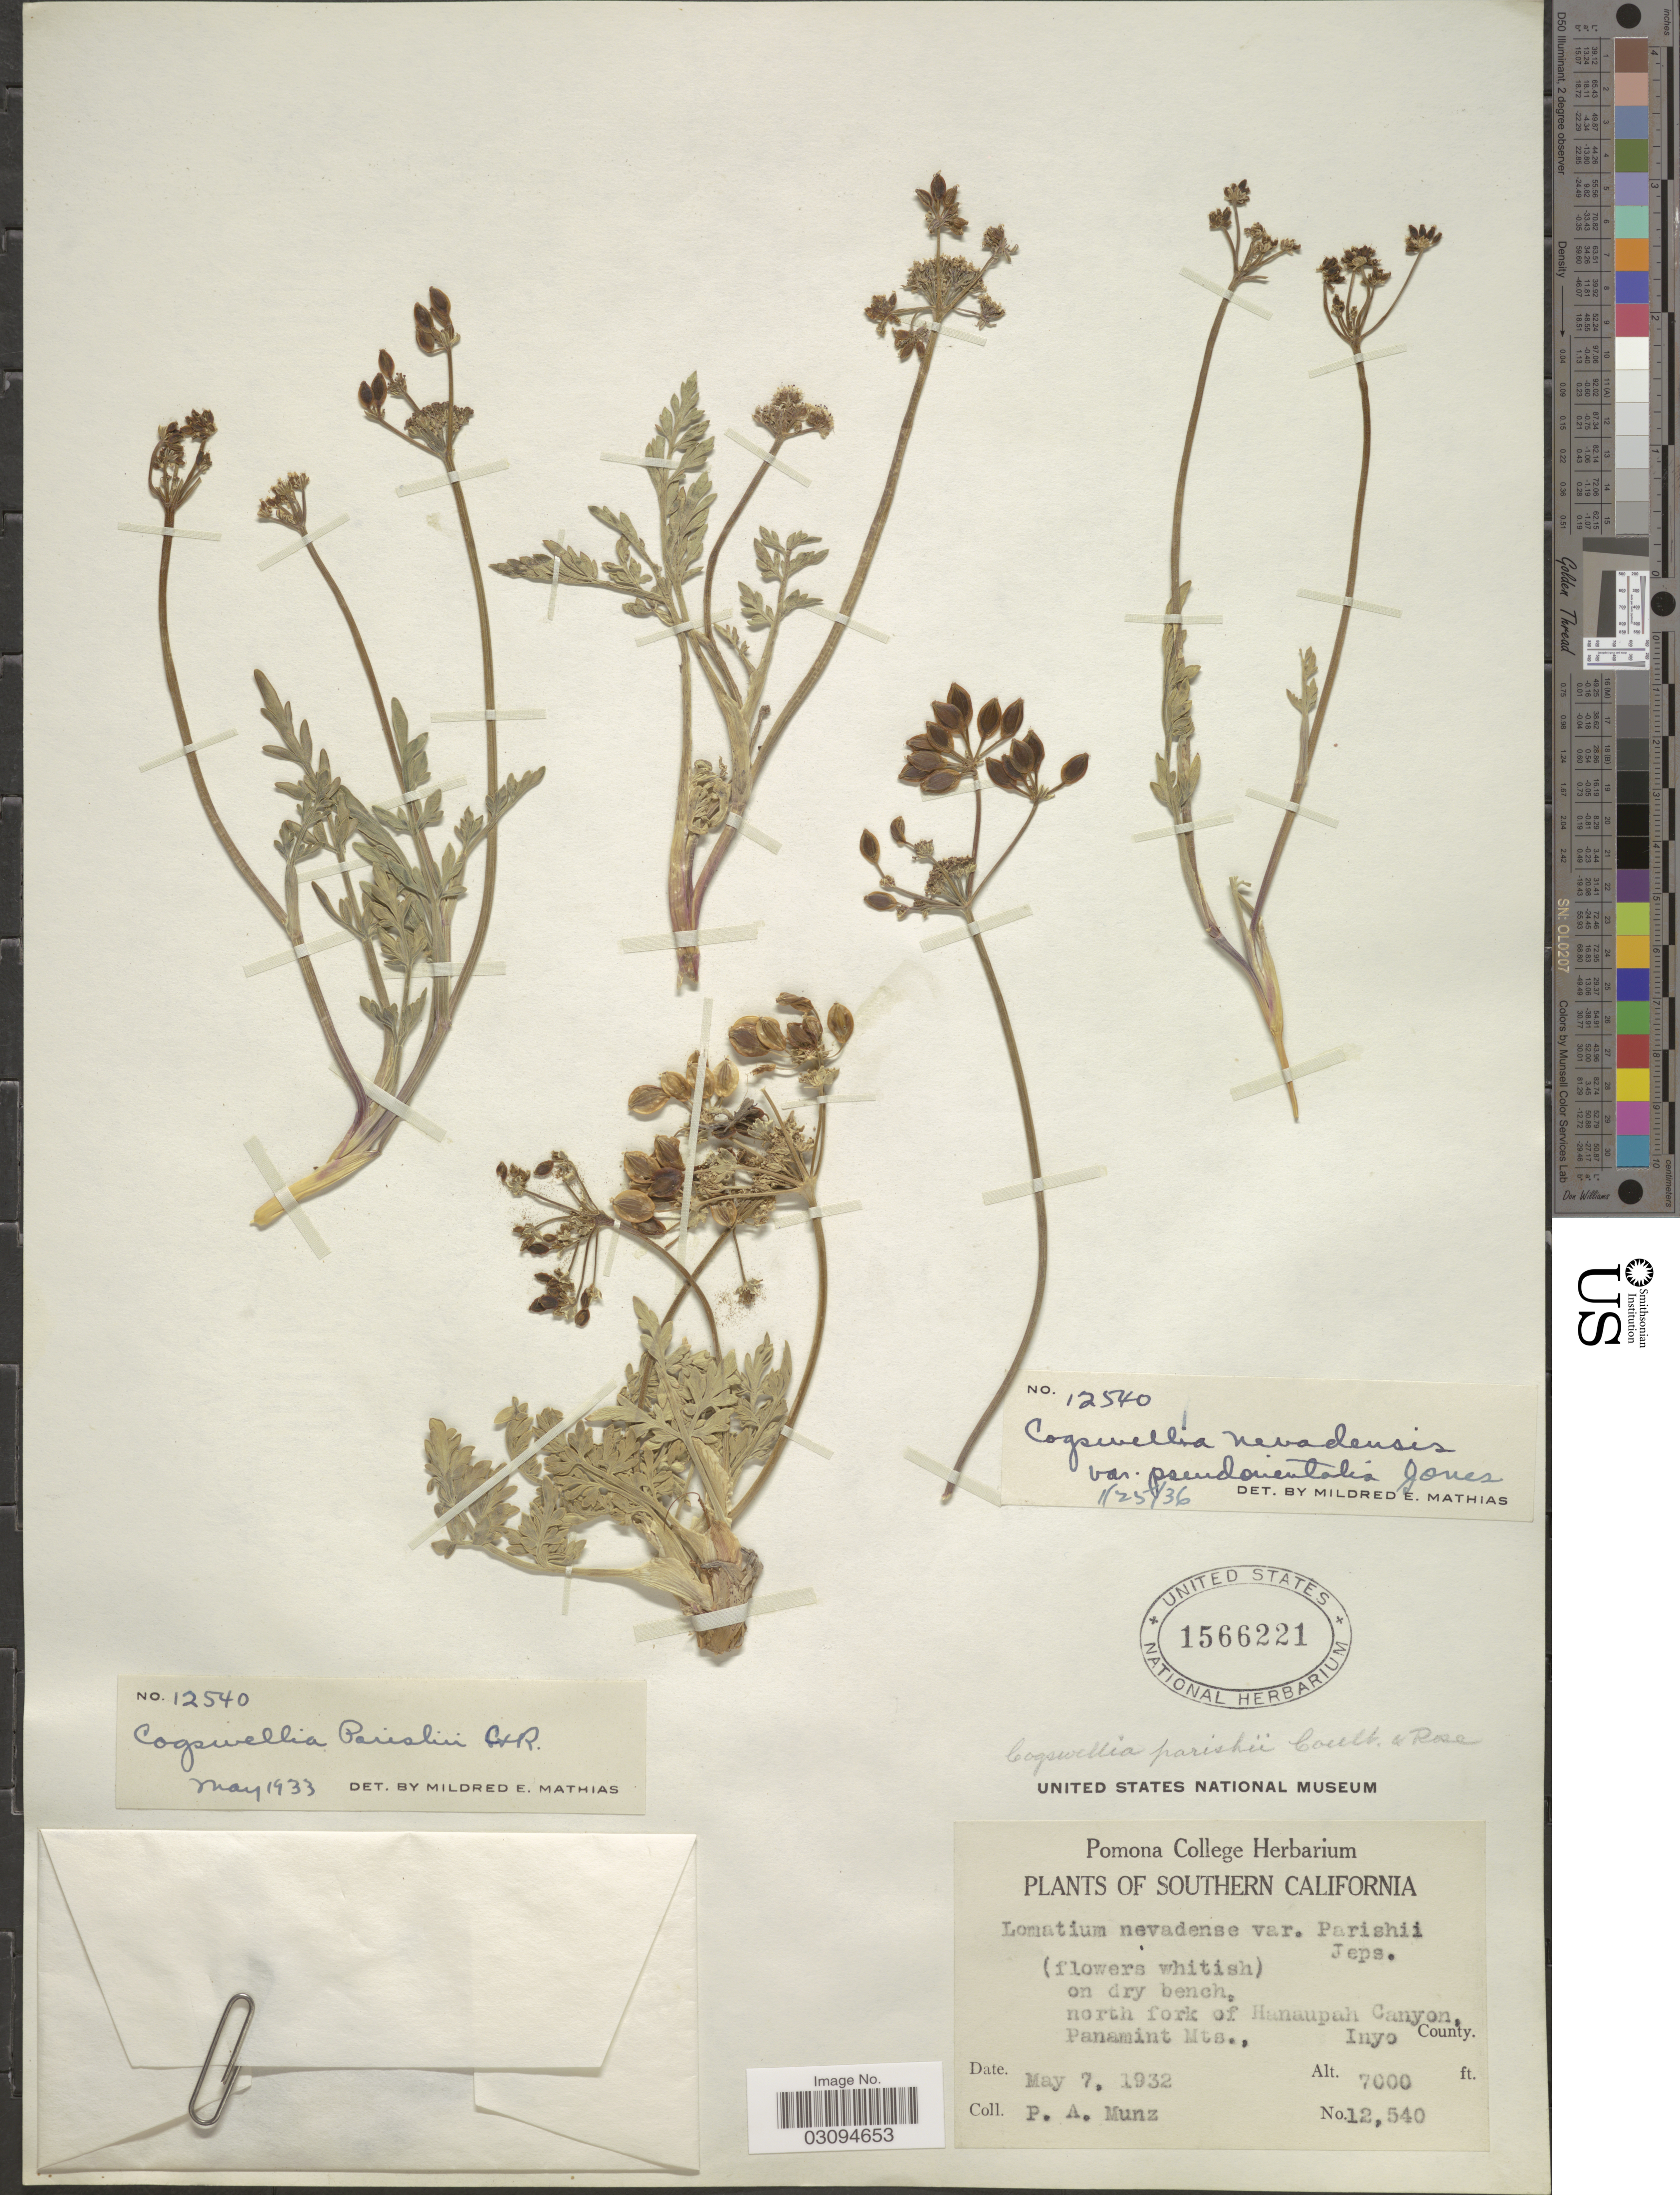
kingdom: Plantae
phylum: Tracheophyta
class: Magnoliopsida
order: Apiales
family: Apiaceae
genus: Lomatium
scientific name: Lomatium nevadense var. parishii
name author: (J.M. Coult. & Rose) Jeps.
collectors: P. A. Munz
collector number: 12540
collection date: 1932-05-07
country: United States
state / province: California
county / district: Inyo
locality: Southern California. North fork of Hanaupah Canyon, Panamint Mts., Inyo County.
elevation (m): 2134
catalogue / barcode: US 1566221